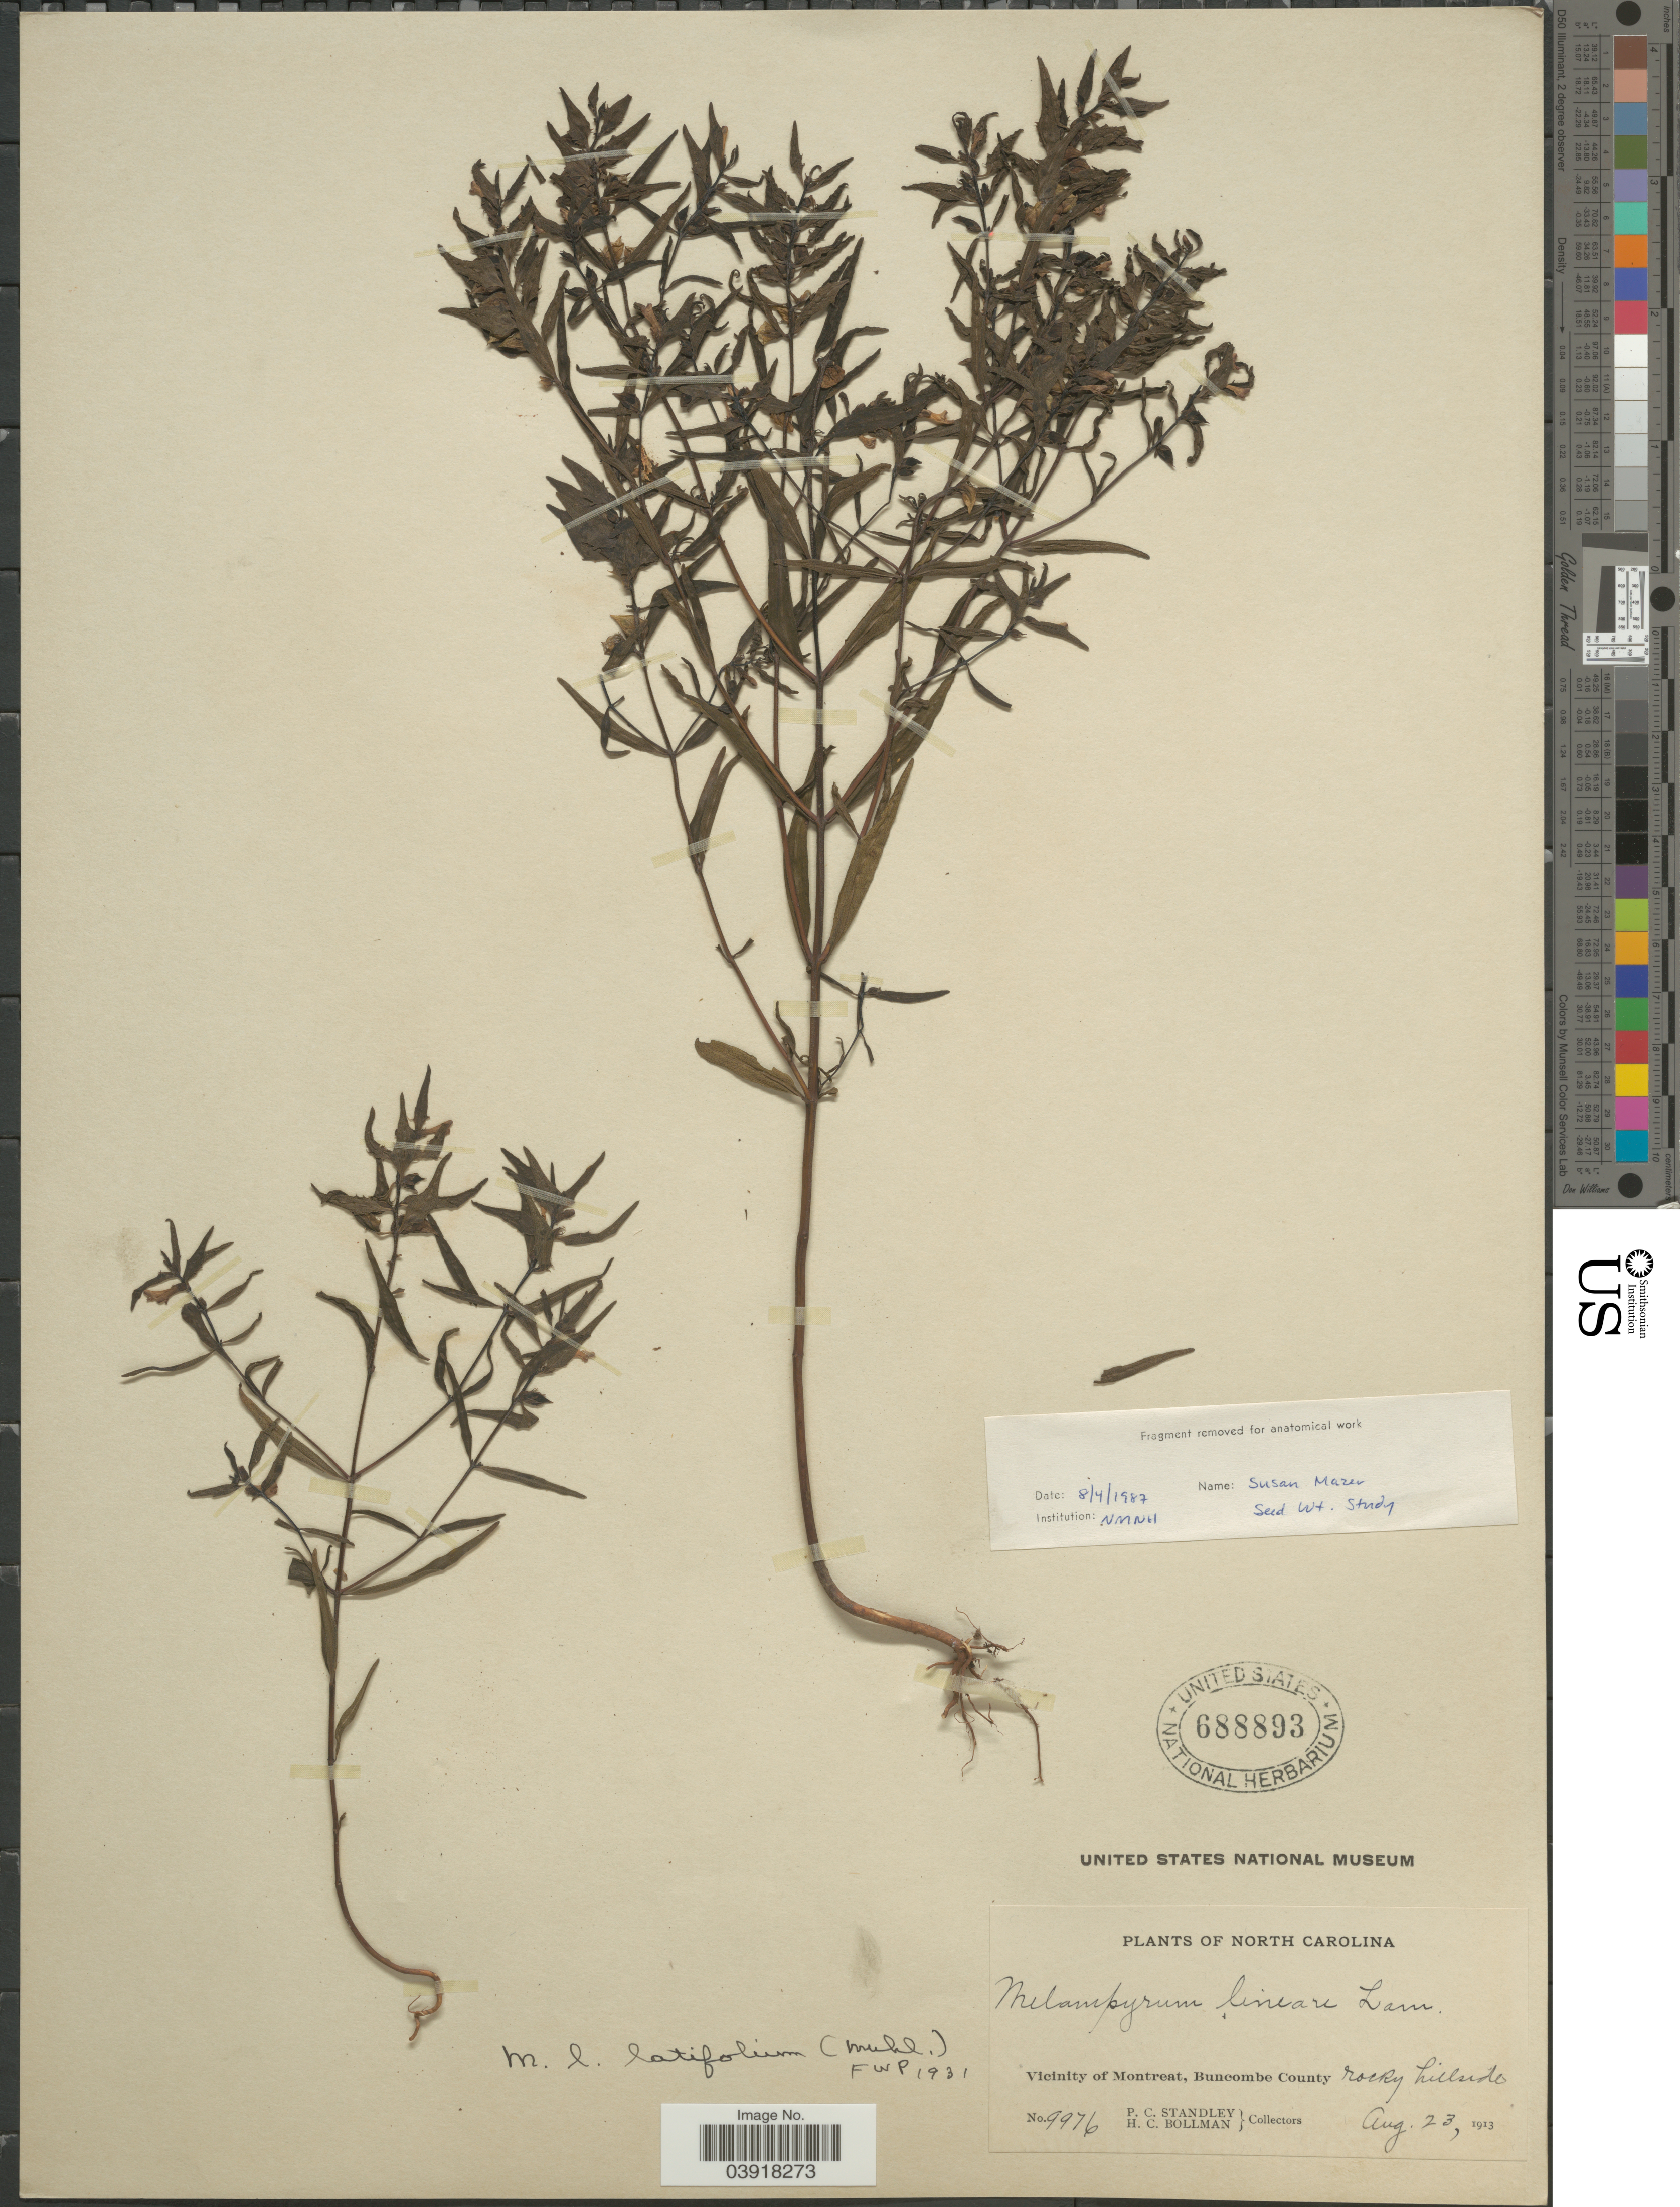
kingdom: Plantae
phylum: Tracheophyta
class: Magnoliopsida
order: Lamiales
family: Orobanchaceae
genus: Melampyrum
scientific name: Melampyrum lineare var. latifolium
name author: (Muhl.) P. Beauv.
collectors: P. C. Standley & H. C. Bollman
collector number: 9976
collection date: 1913-08-23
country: United States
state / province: North Carolina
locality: Vicinity of Montreat, Buncombe County.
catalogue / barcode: US 688893